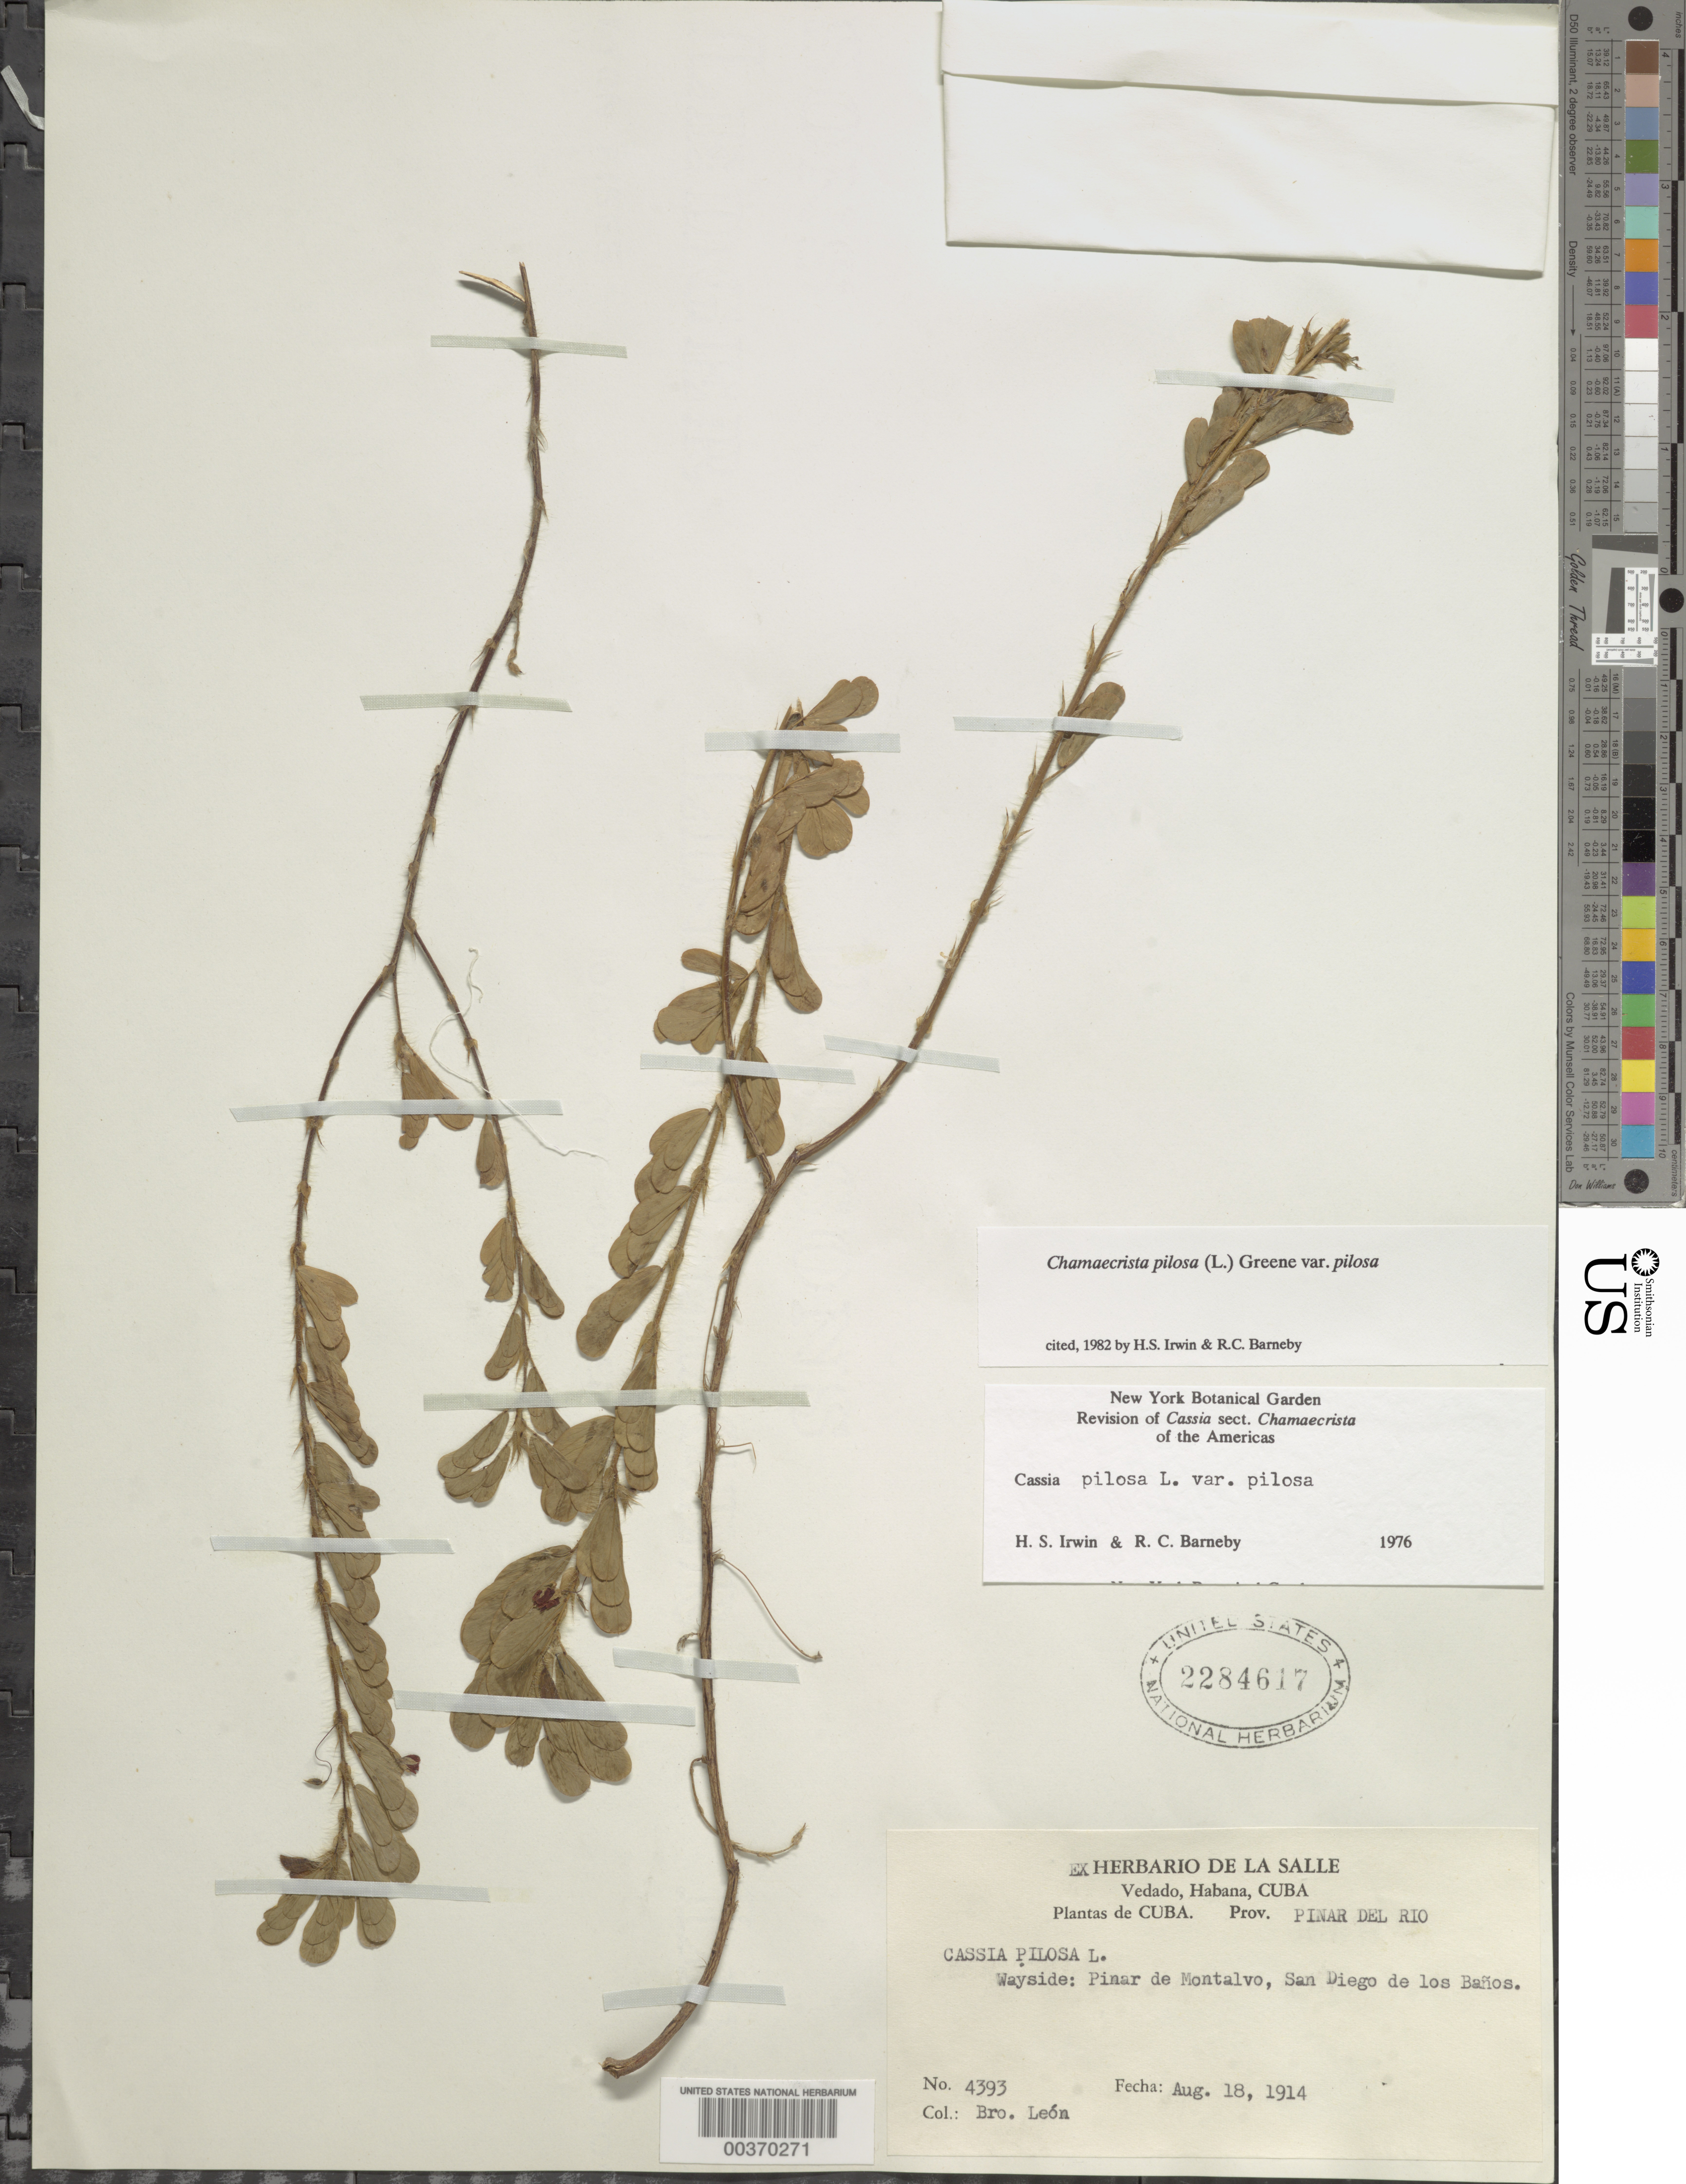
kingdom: Plantae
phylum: Tracheophyta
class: Magnoliopsida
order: Fabales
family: Fabaceae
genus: Chamaecrista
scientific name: Chamaecrista pilosa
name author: (L.) Greene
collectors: Bro. León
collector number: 4393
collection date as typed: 18 Aug 1914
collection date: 1914-08-18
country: Cuba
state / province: Pinar del Río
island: Greater Antilles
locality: Wayside: pinar de montalvo, san diego de los banos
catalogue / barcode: US 2284617